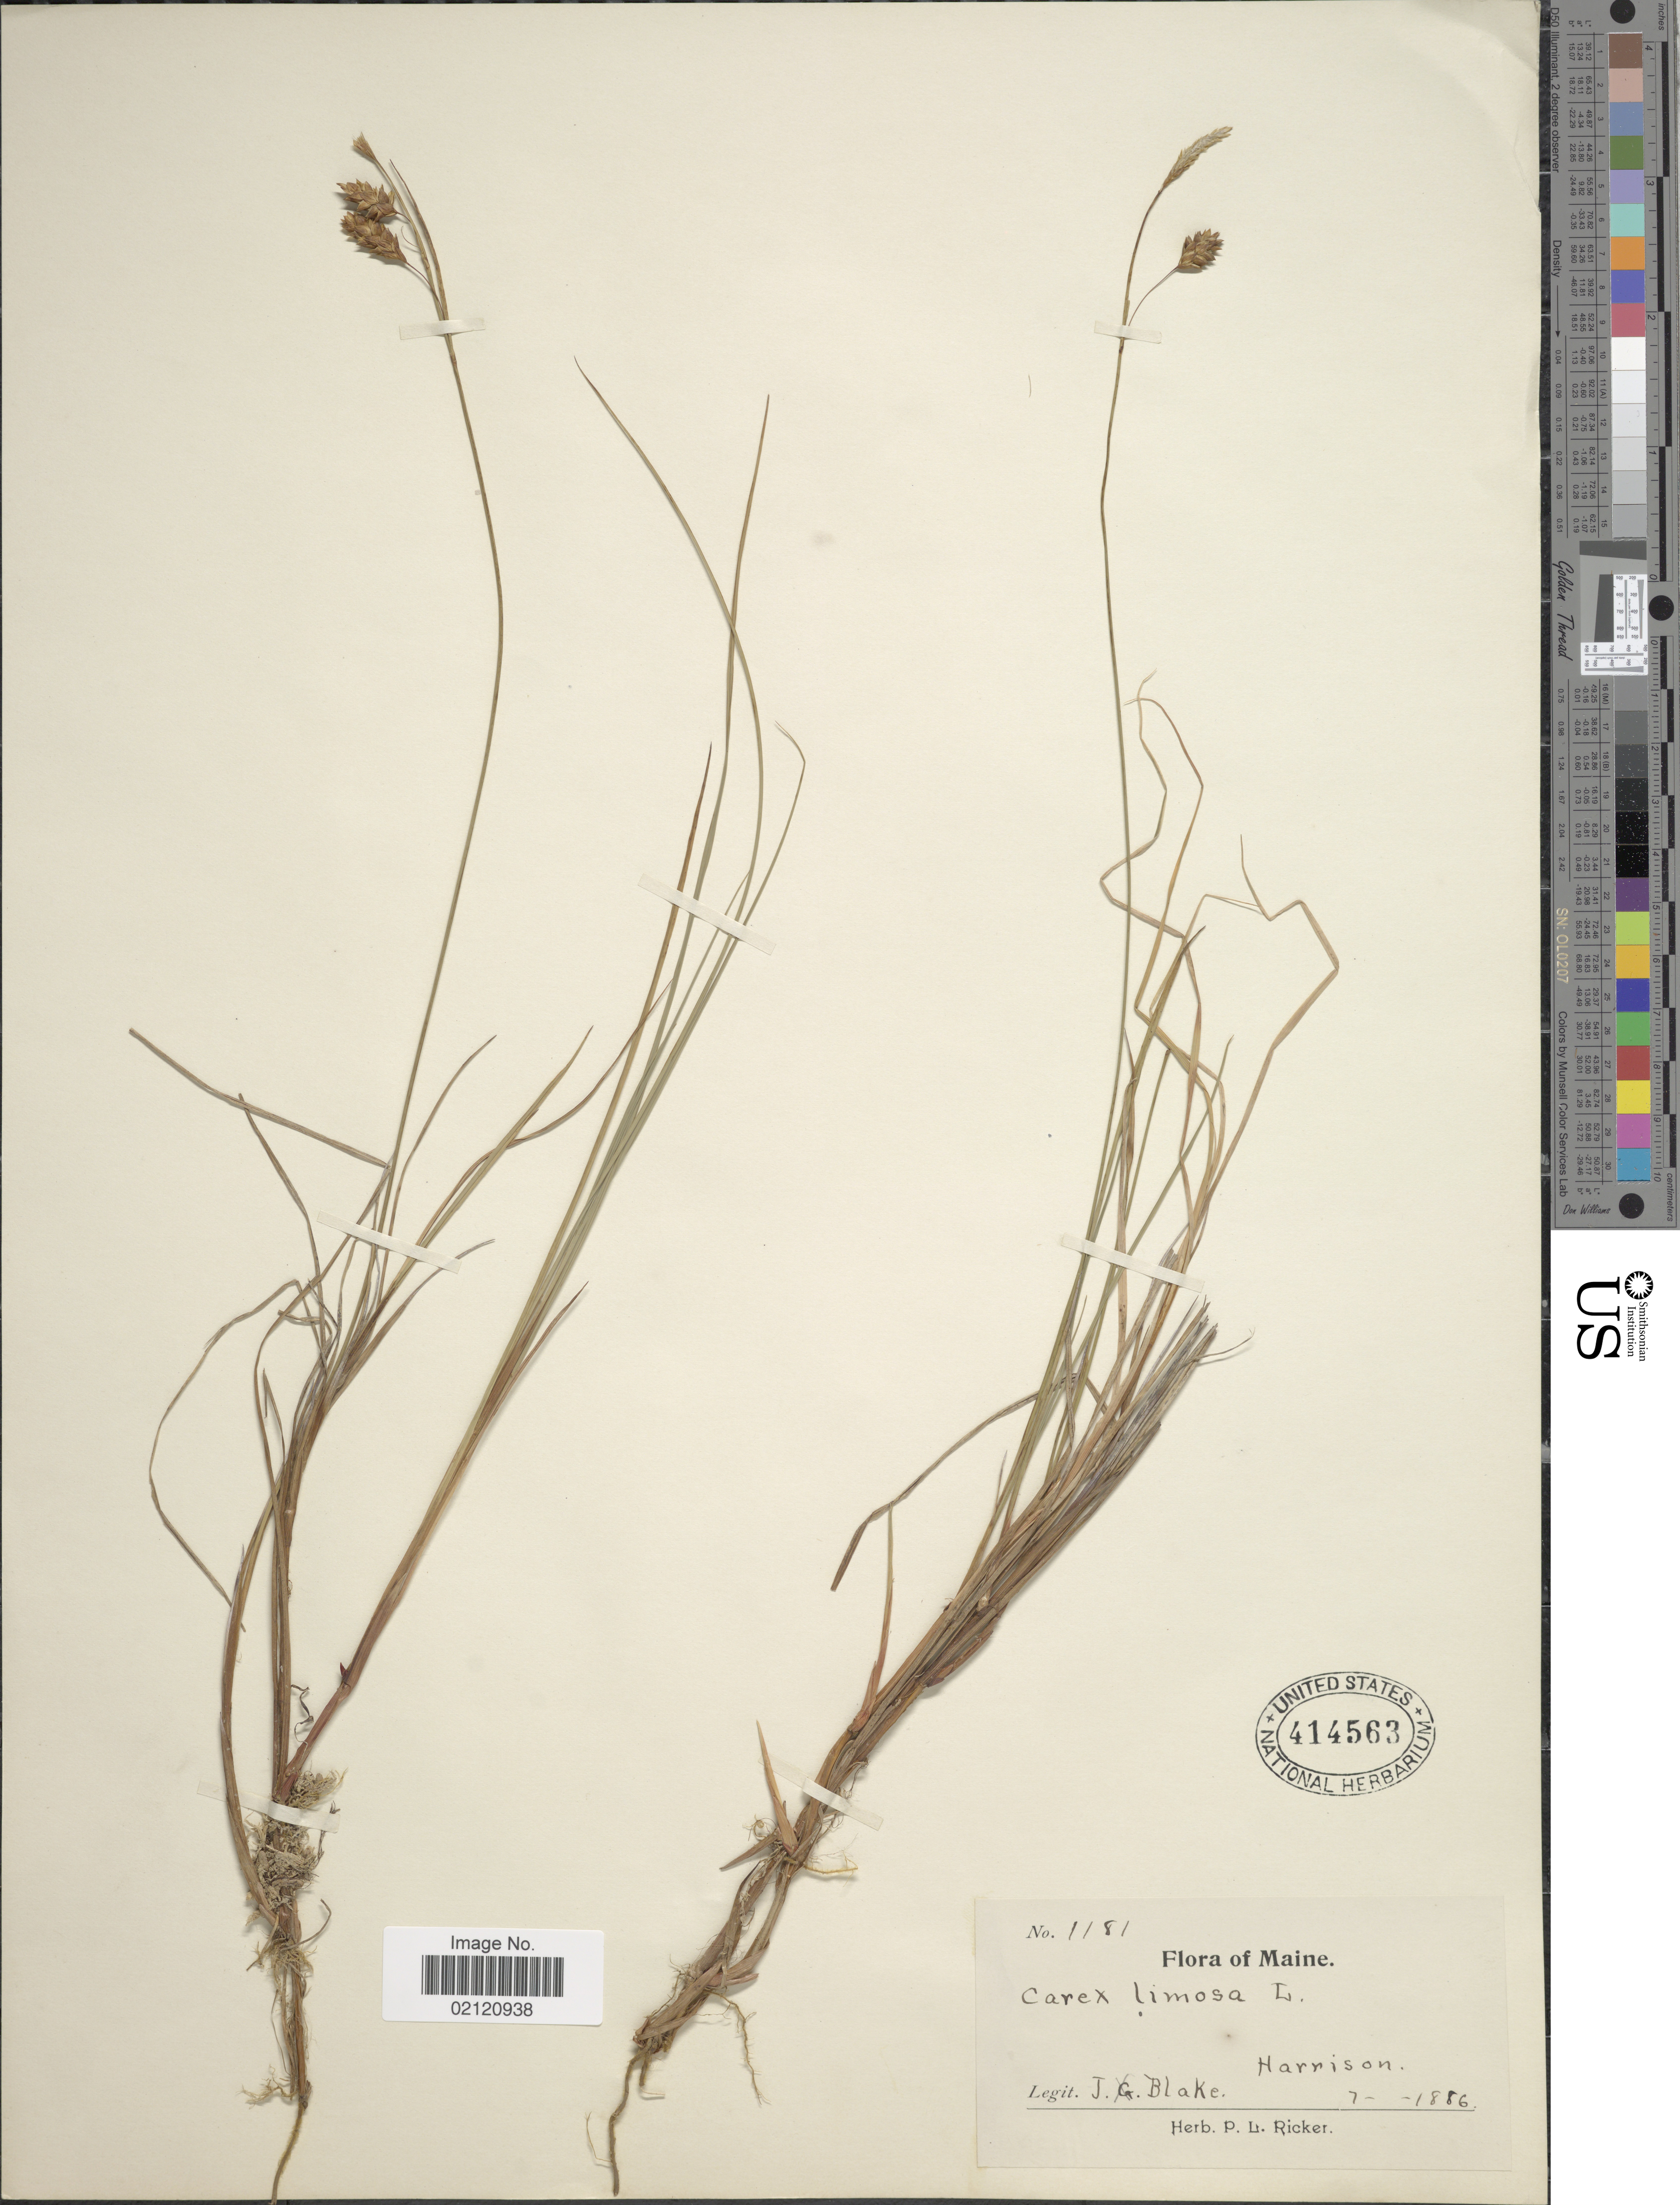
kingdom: Plantae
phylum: Tracheophyta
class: Liliopsida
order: Poales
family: Cyperaceae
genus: Carex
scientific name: Carex limosa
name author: L.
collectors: J. Blake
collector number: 1181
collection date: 1886-07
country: United States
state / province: Maine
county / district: Cumberland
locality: Harrison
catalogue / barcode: US 414563